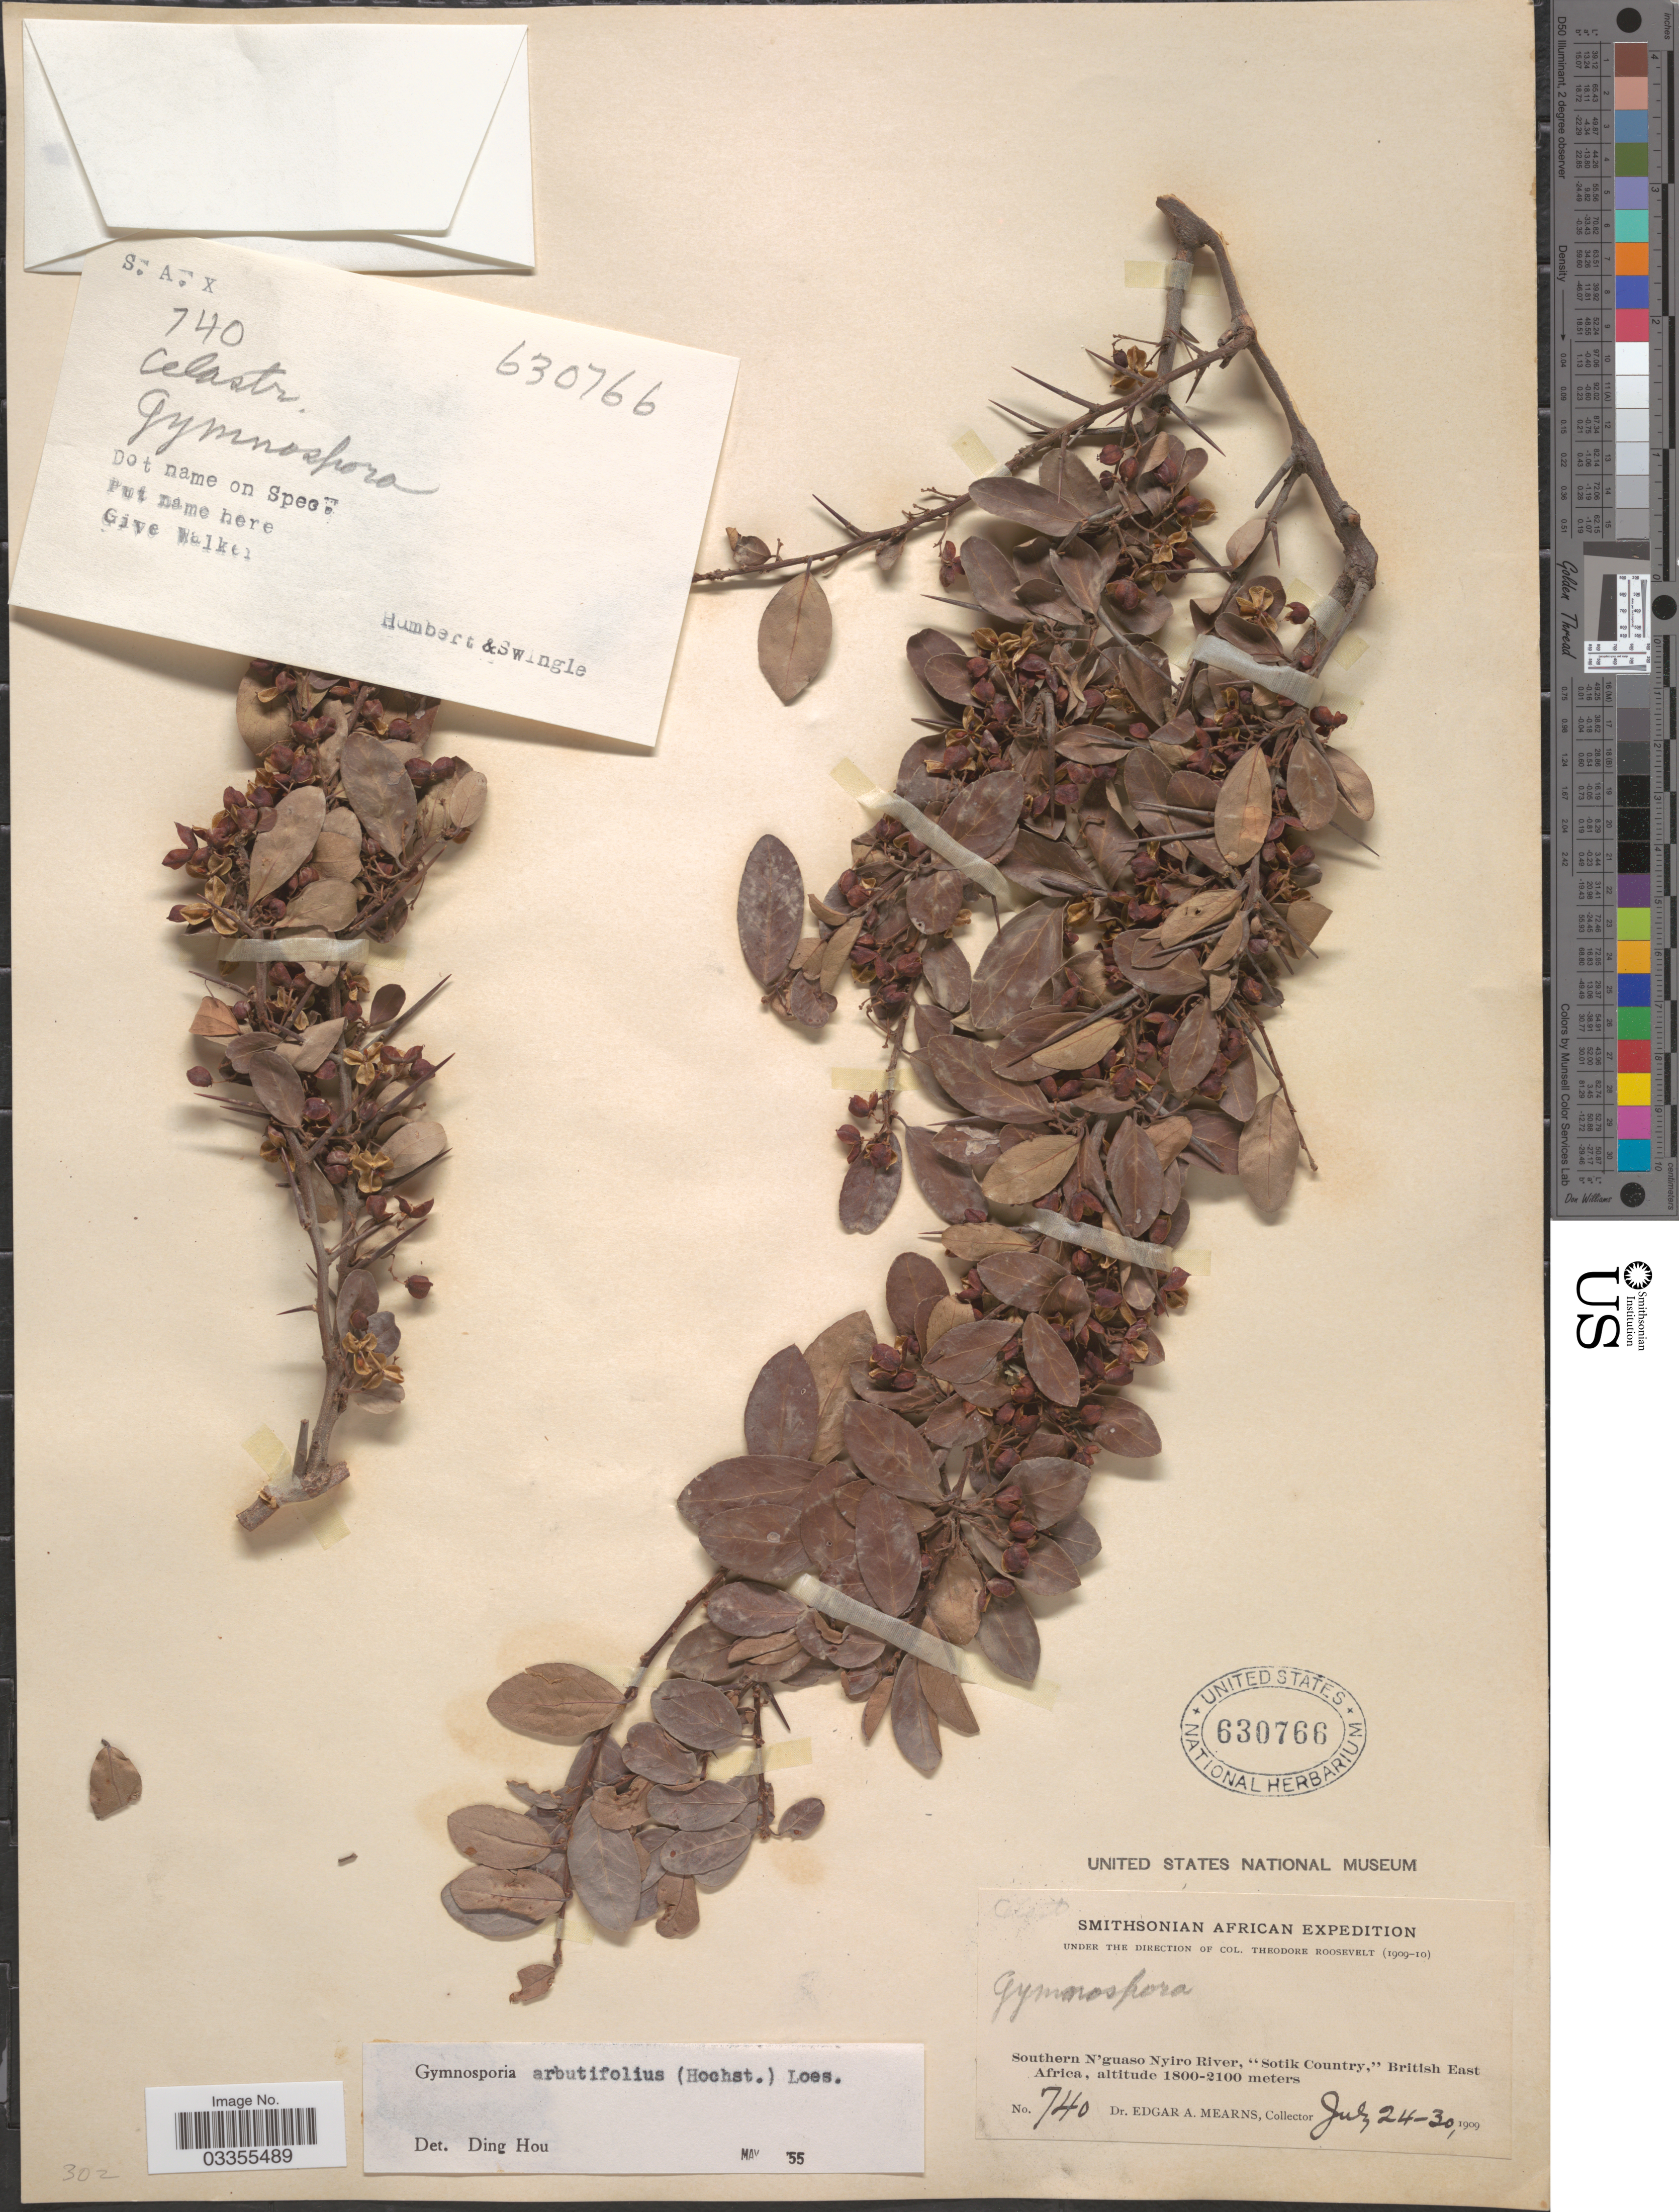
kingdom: Plantae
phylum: Tracheophyta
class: Magnoliopsida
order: Celastrales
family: Celastraceae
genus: Gymnosporia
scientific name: Gymnosporia arbutifolia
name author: (Hochst. ex A. Rich.) Loes.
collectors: E. A. Mearns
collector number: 740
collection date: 1909-07-24/1909-07-30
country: Kenya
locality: Southern N'guaso Nyiro River, "Sotik Country," British East Africa.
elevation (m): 1800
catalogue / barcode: US 630766